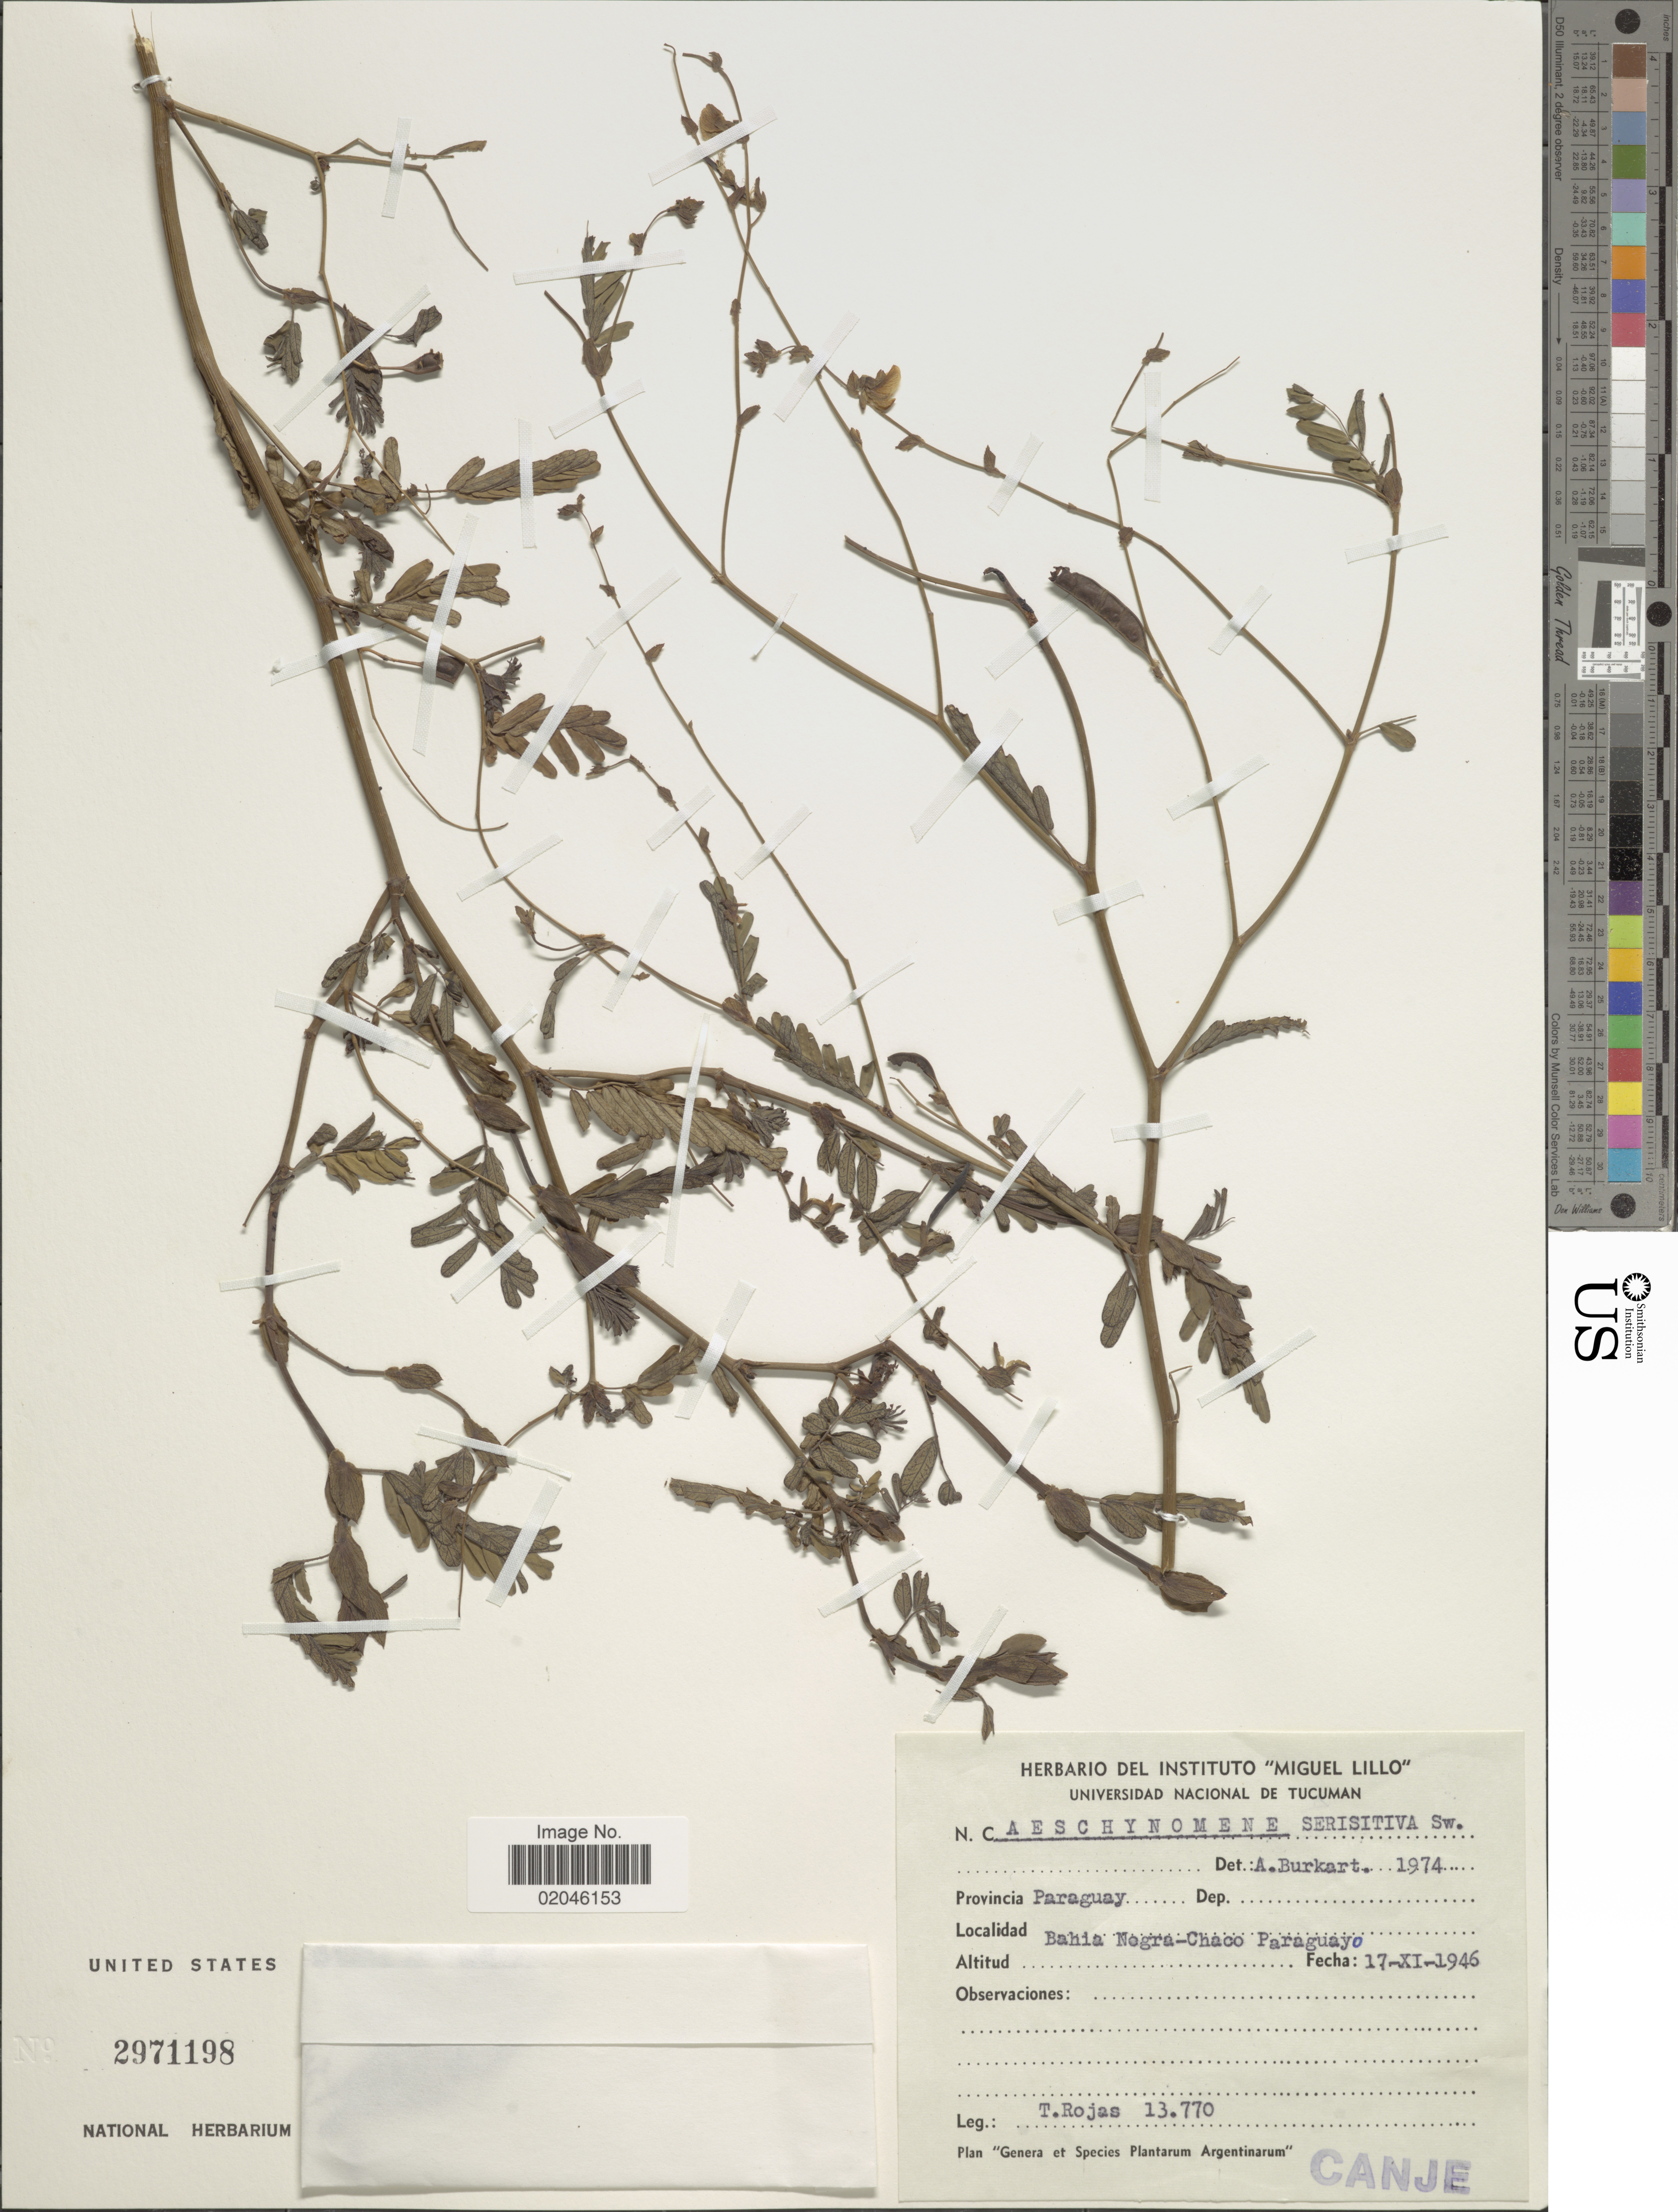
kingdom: Plantae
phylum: Tracheophyta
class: Magnoliopsida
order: Fabales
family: Fabaceae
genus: Aeschynomene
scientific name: Aeschynomene sensitiva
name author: Sw.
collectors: T. Rojas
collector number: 13770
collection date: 1946-11-17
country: Paraguay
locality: Provincia Paraguay [unsure placement], Bahia Negra-Chaco Paraguayo.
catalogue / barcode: US 2971198